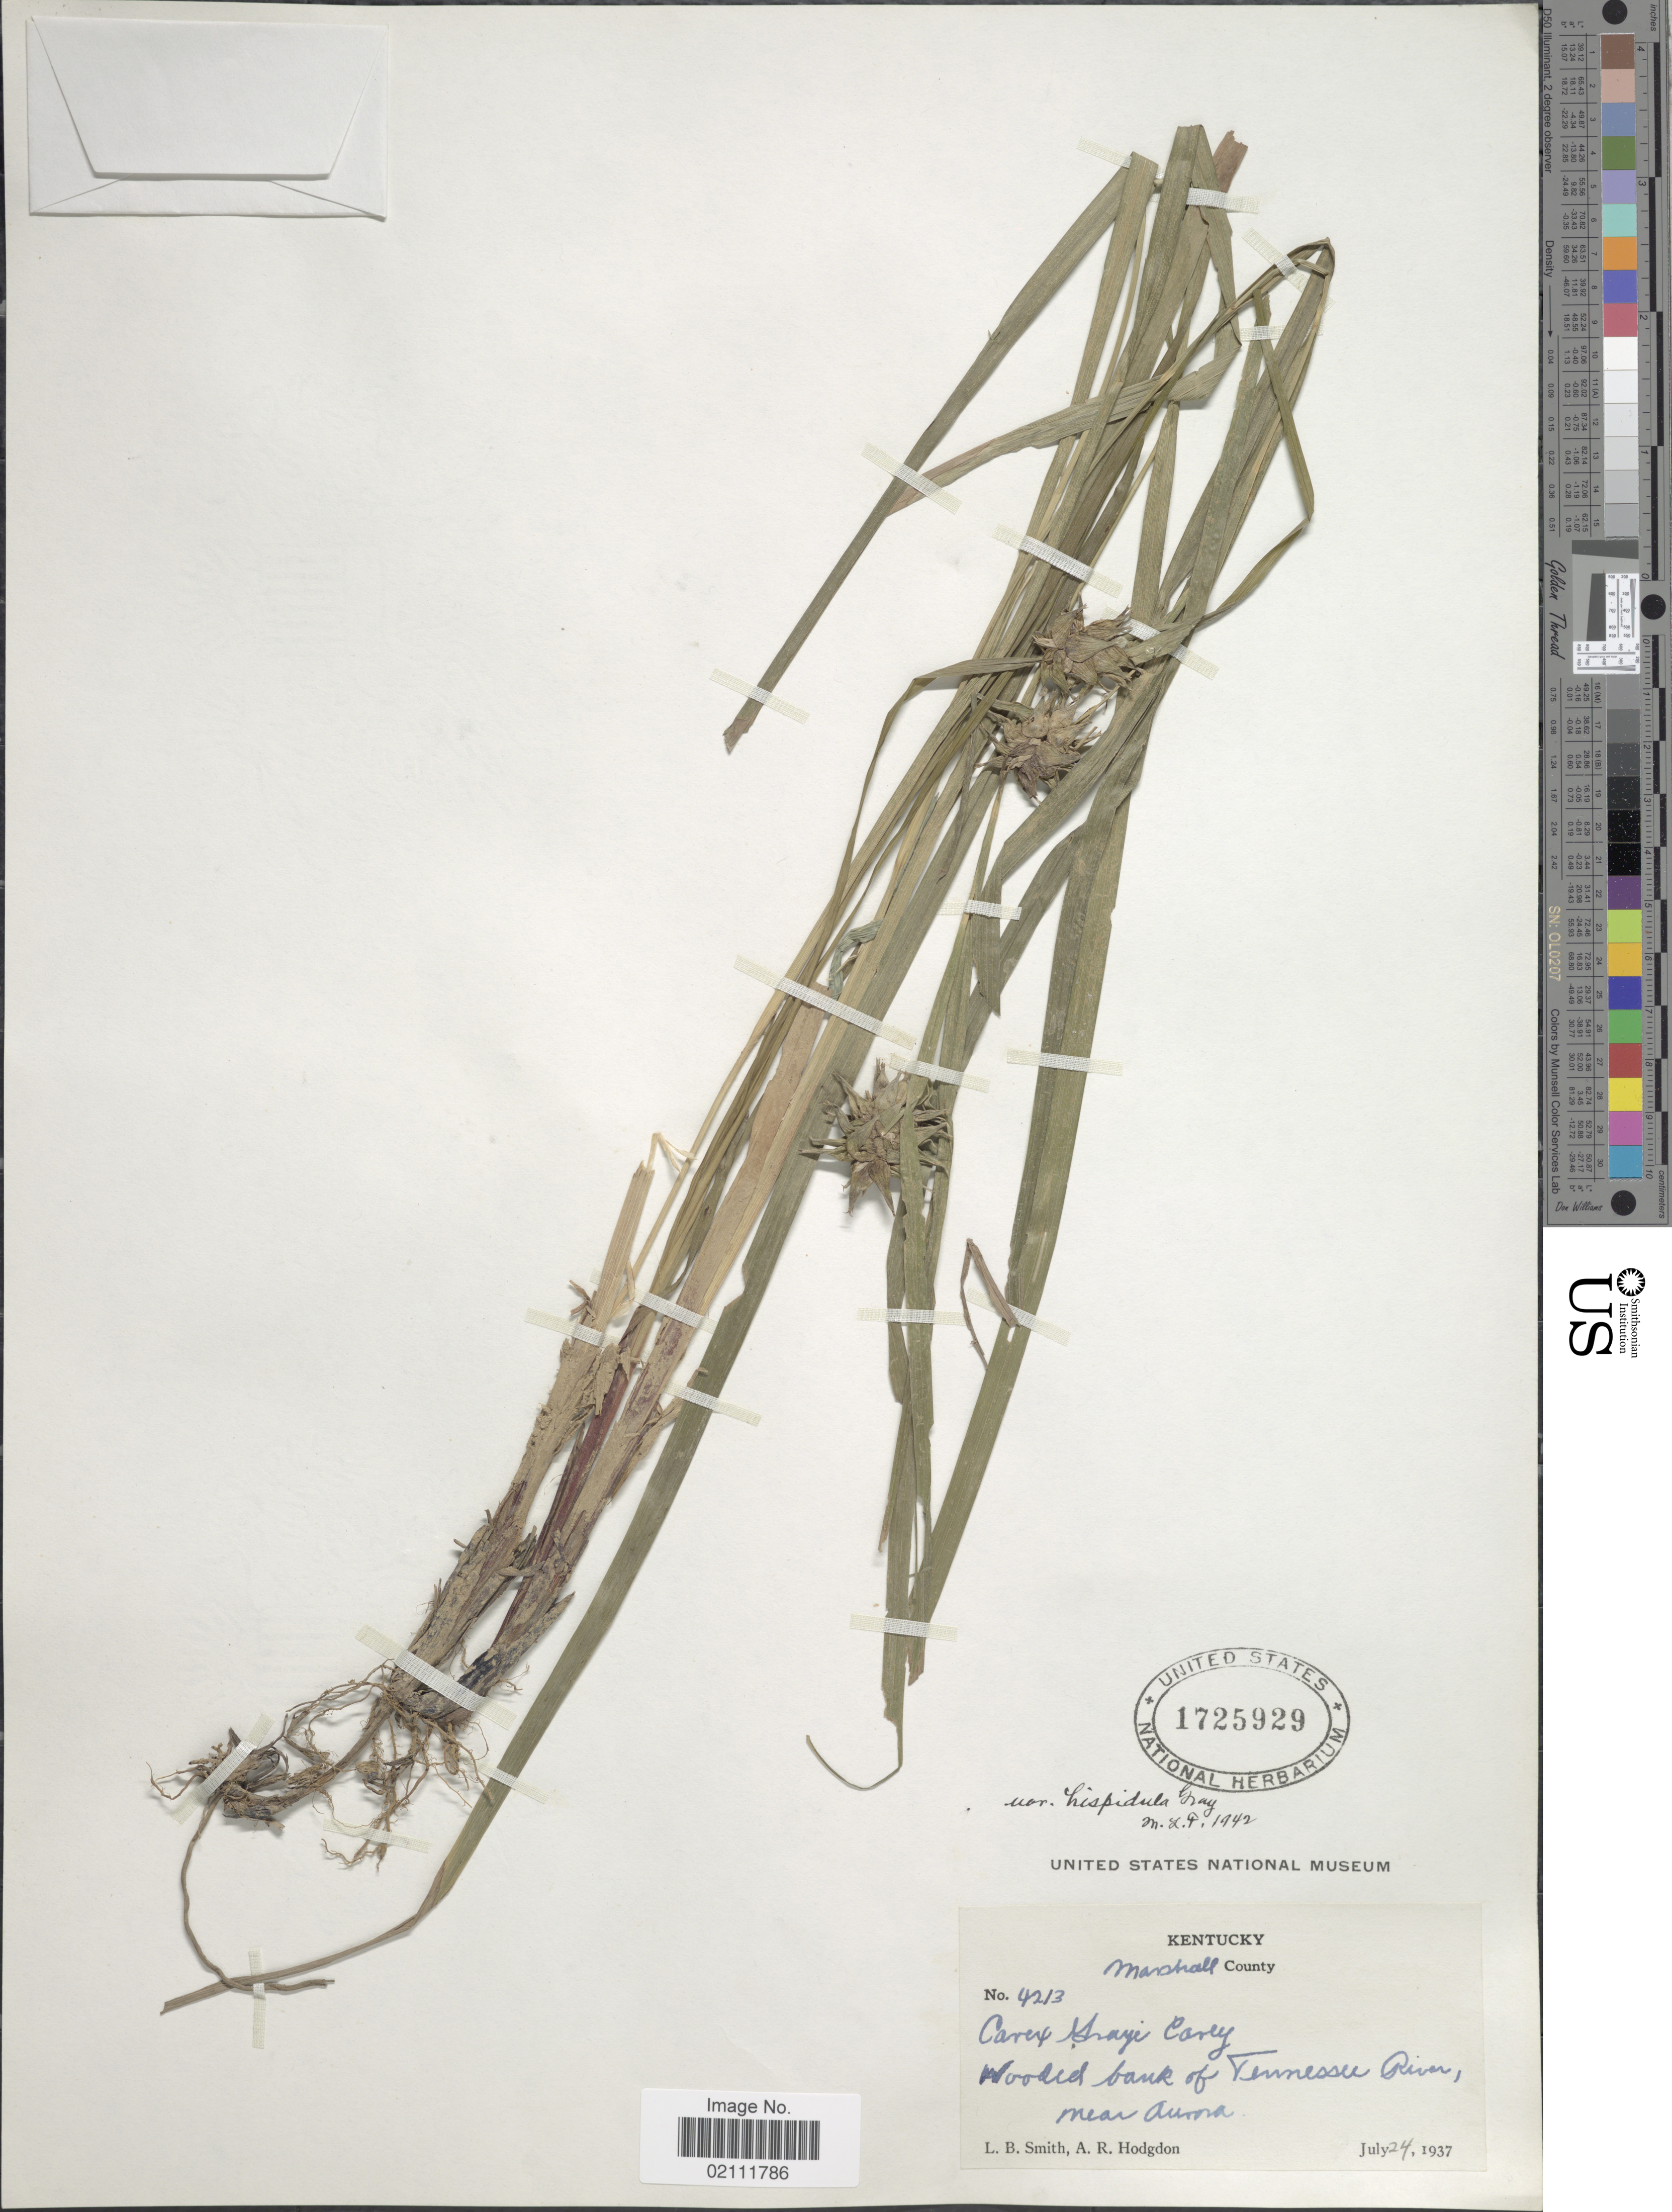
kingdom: Plantae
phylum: Tracheophyta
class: Liliopsida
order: Poales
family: Cyperaceae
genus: Carex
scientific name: Carex grayi var. hispidula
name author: A. Gray ex L.H. Bailey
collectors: L. Smith & A. R. Hodgdon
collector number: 4213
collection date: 1937-07-24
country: United States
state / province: Kentucky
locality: Marshall County, wooded bank of Tennessee River, near Aurora.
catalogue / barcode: US 1725929